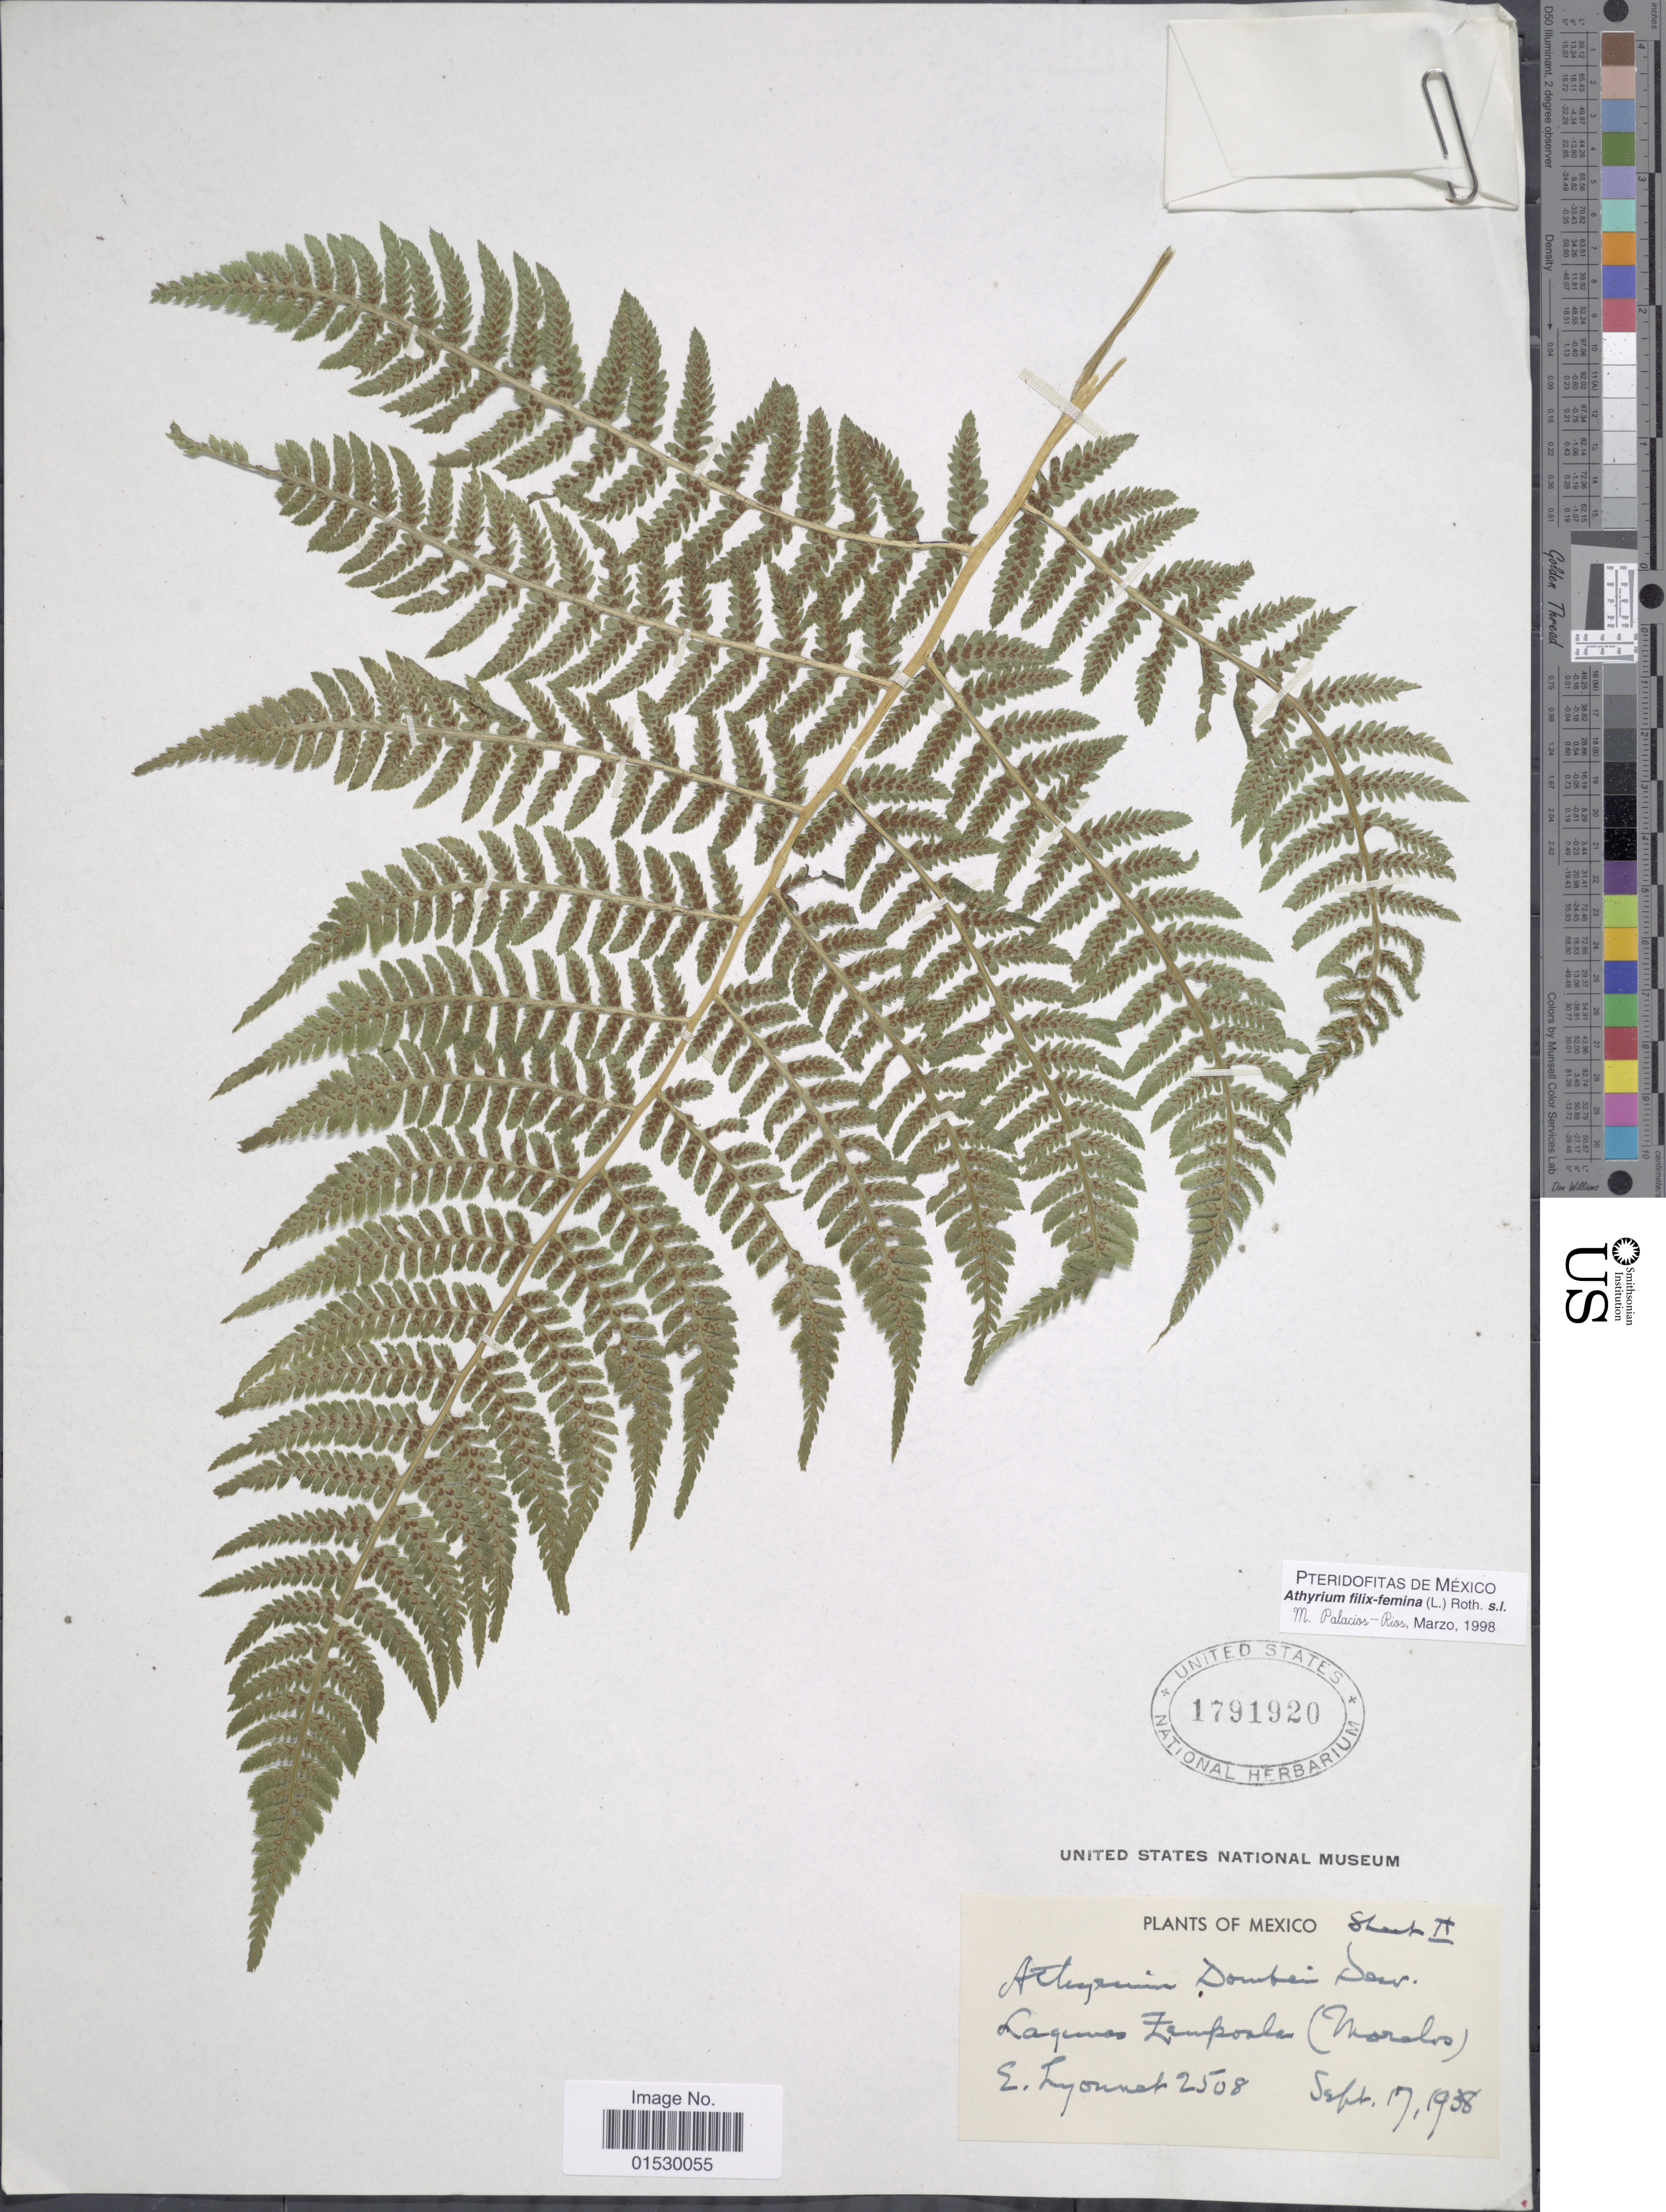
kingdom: Plantae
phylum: Tracheophyta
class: Polypodiopsida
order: Polypodiales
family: Athyriaceae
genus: Athyrium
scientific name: Athyrium dombei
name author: (Desv.) C. Chr.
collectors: E. Lyonnet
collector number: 2508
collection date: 1938-09-17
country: Mexico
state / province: Morelos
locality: Lagunas Zempoala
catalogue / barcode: US 1791920